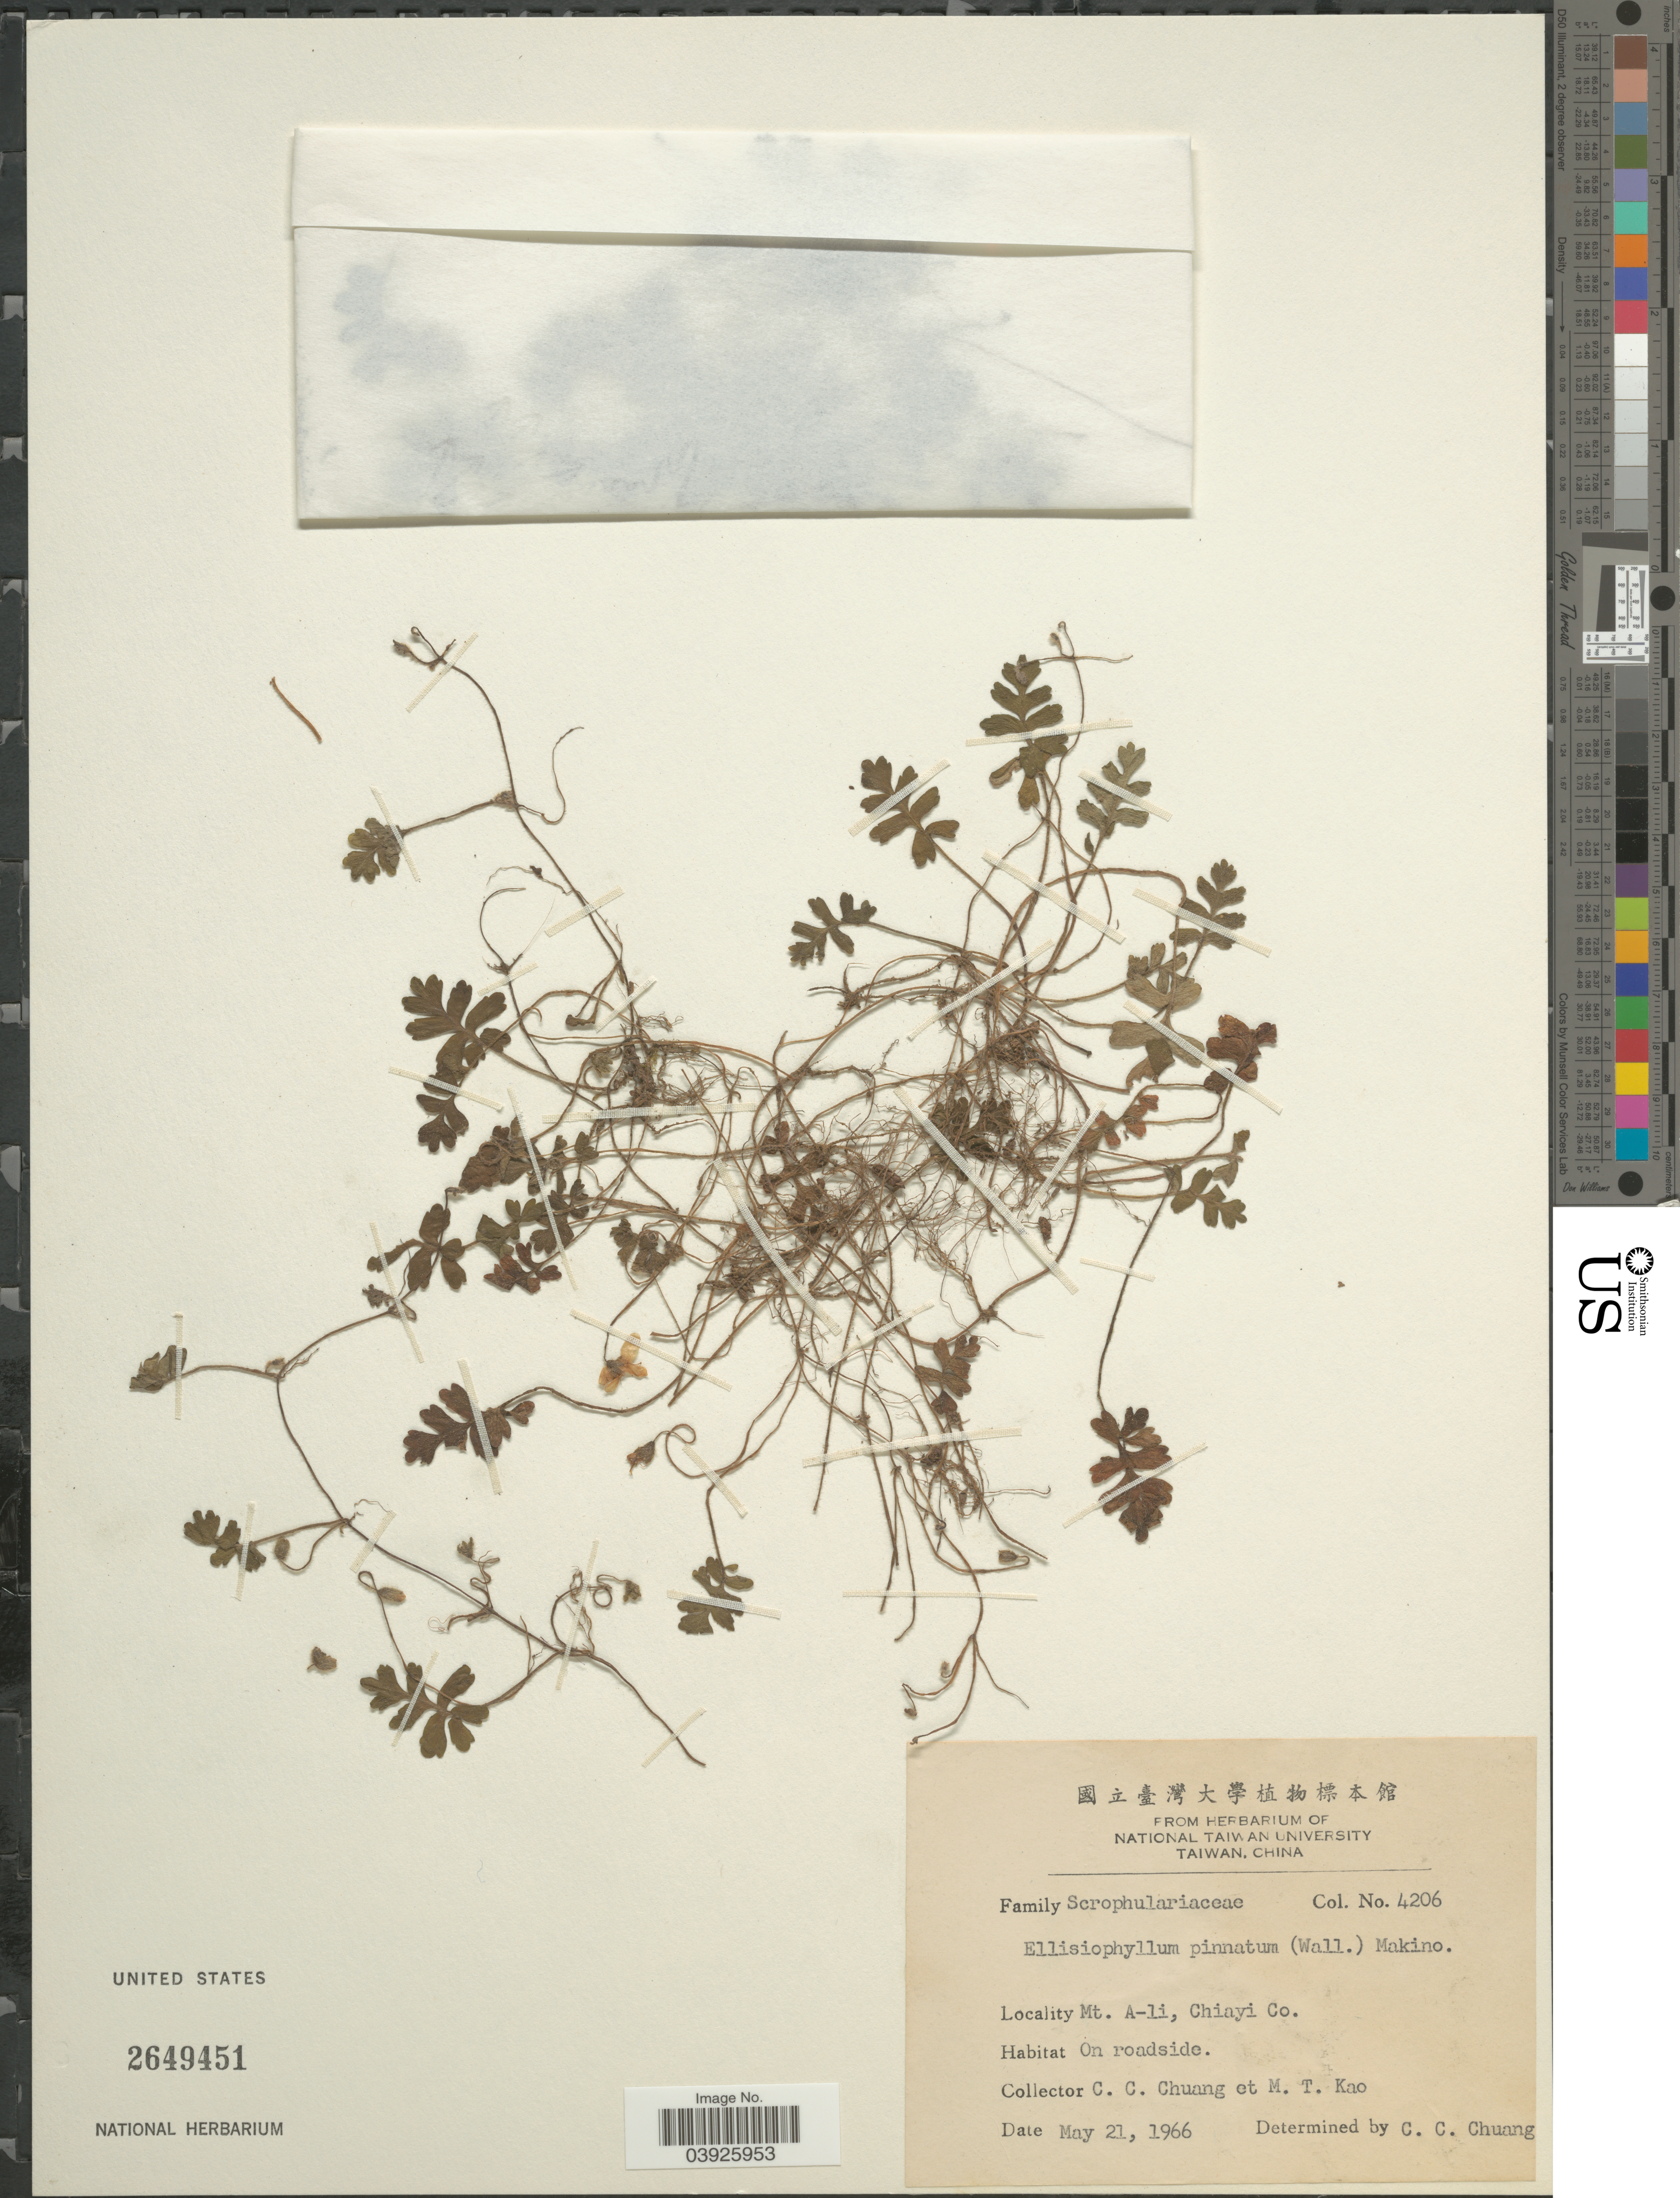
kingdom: Plantae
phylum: Tracheophyta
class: Magnoliopsida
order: Lamiales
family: Plantaginaceae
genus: Ellisiophyllum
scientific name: Ellisiophyllum pinnatum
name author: (Wall. ex Benth.) Makino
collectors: C. C. Chuang & M. T. Kao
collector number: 4206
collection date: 1966-05-21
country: Taiwan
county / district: Chiayi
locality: Mt. A-li, Chiayi Co. On roadside.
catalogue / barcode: US 2649451